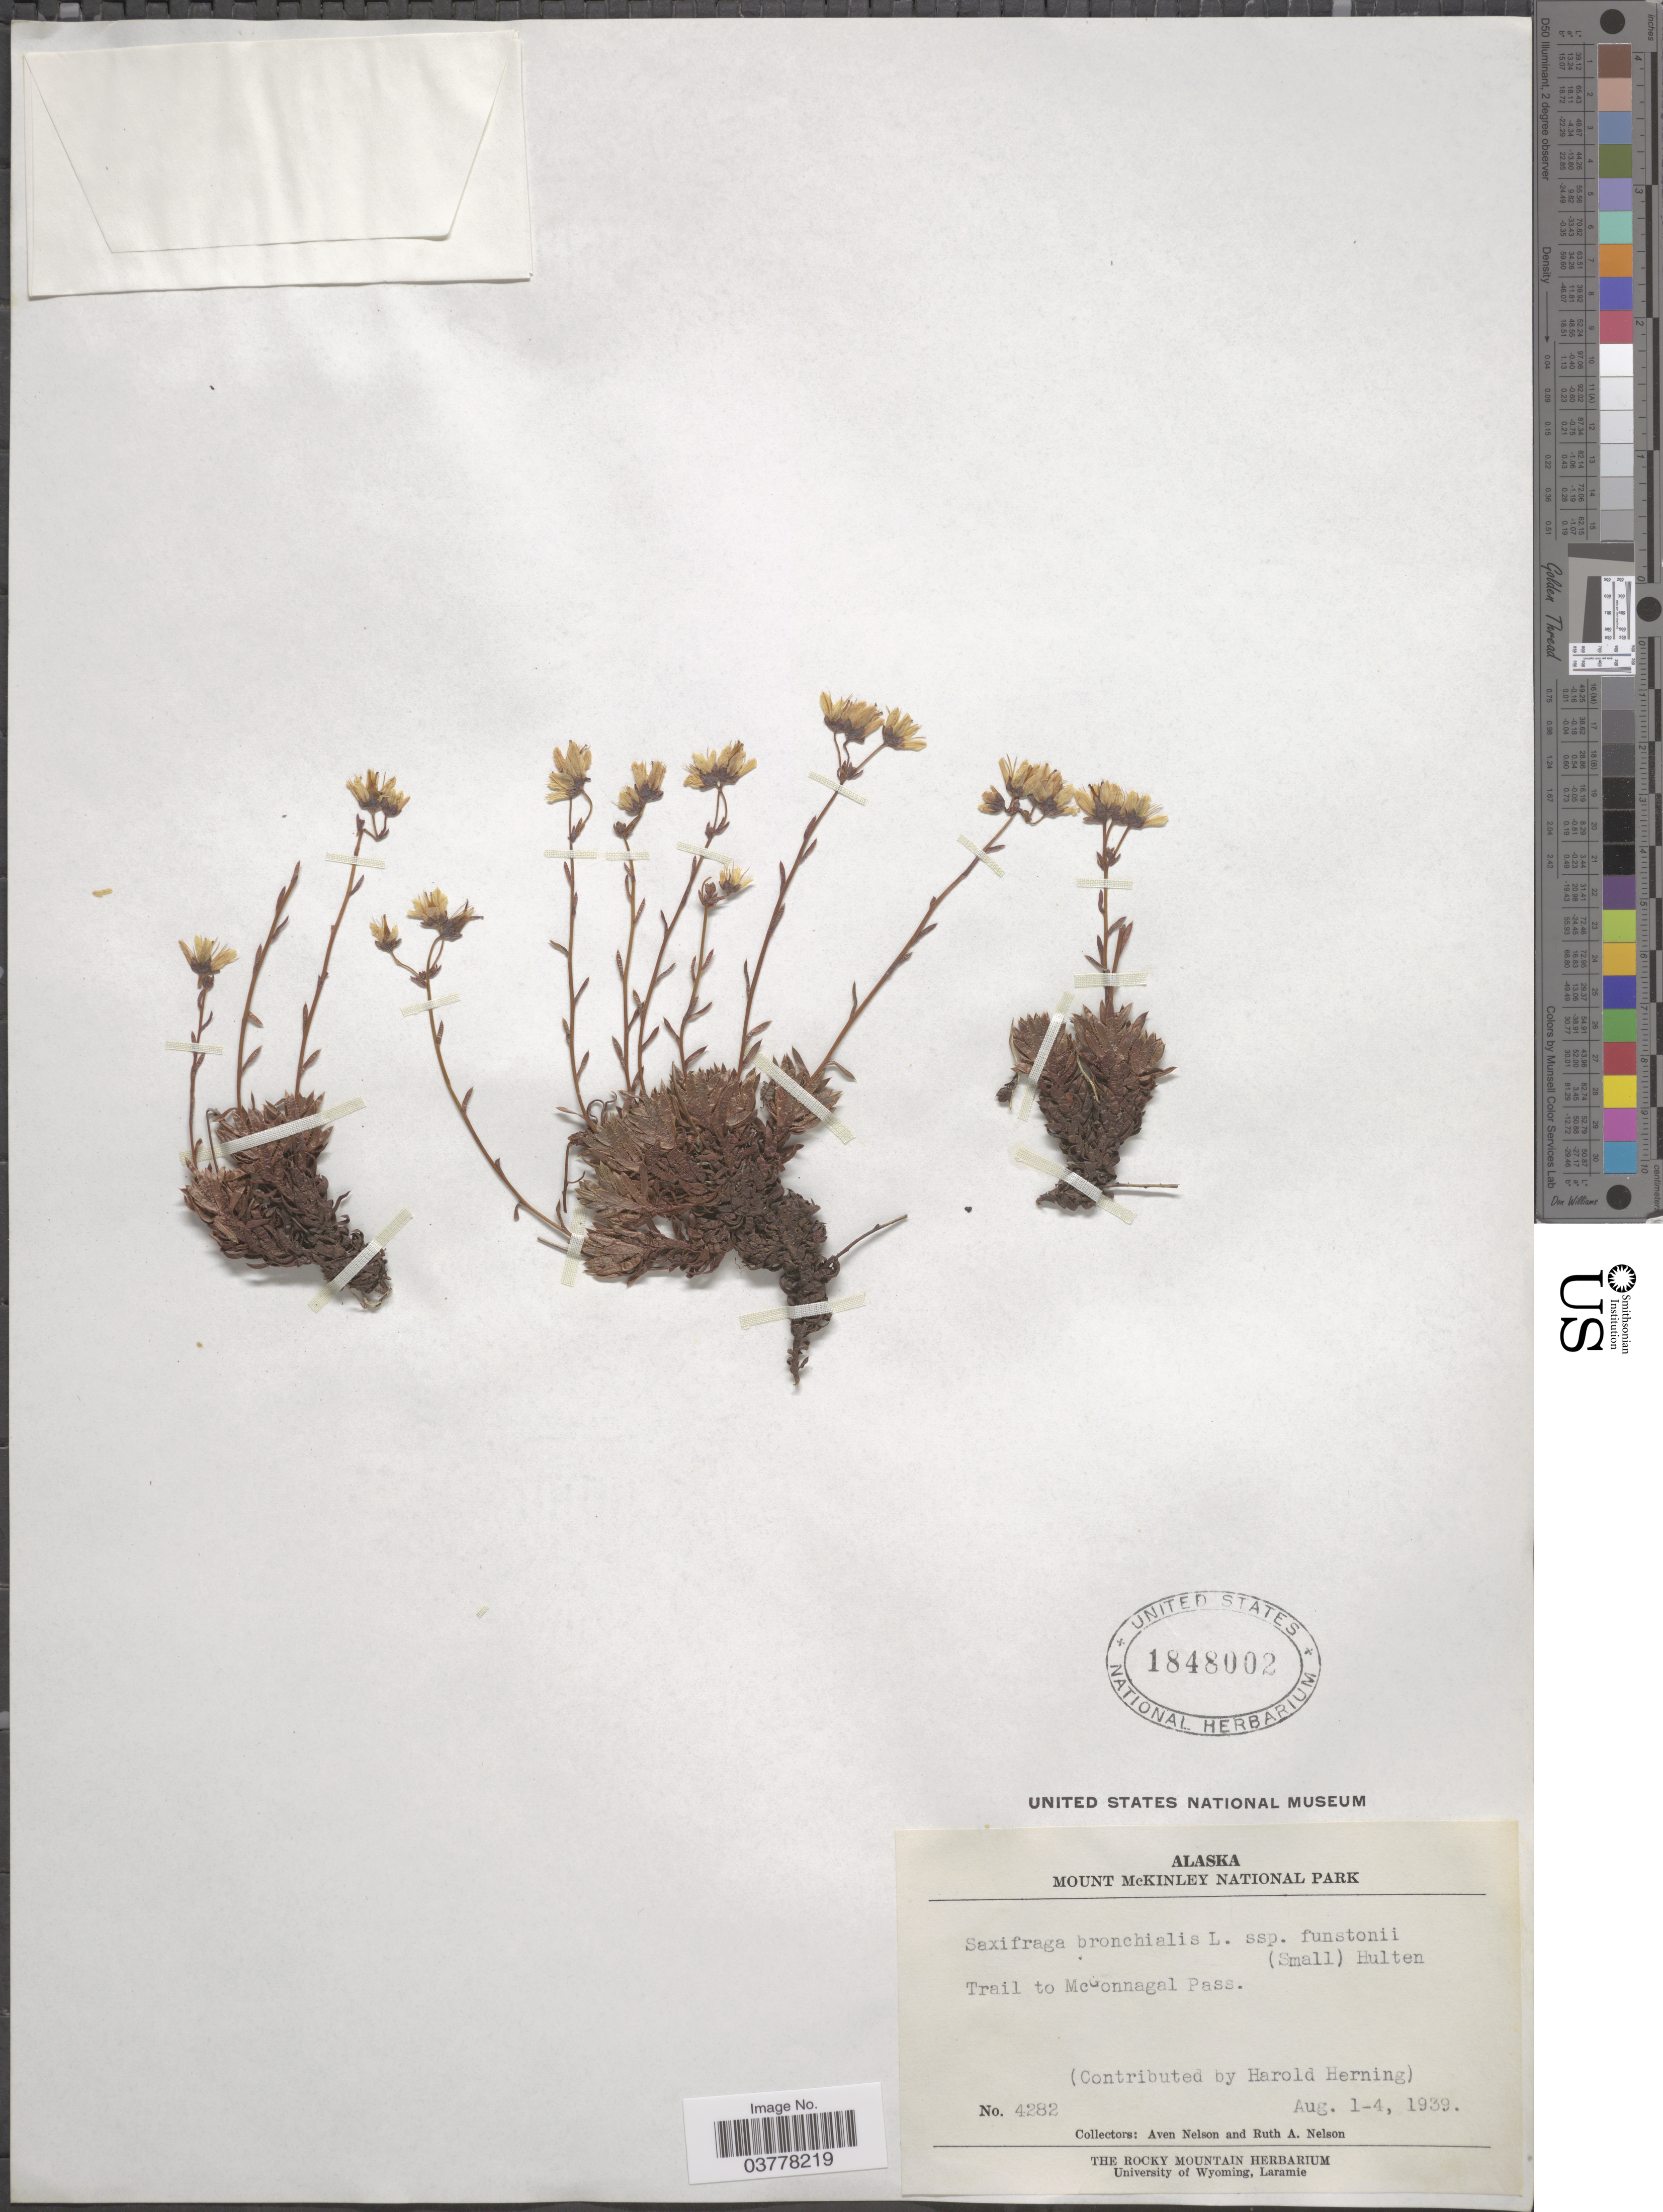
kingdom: Plantae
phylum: Tracheophyta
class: Magnoliopsida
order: Saxifragales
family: Saxifragaceae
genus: Saxifraga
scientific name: Saxifraga bronchialis subsp. funstonii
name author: (Small) Hultén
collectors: A. Nelson & R. A. Nelson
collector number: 4282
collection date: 1939-08-01/1939-08-04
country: United States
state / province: Alaska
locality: Mount McKinley National Park. Trail to McGonnagal Pass.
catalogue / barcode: US 1848002